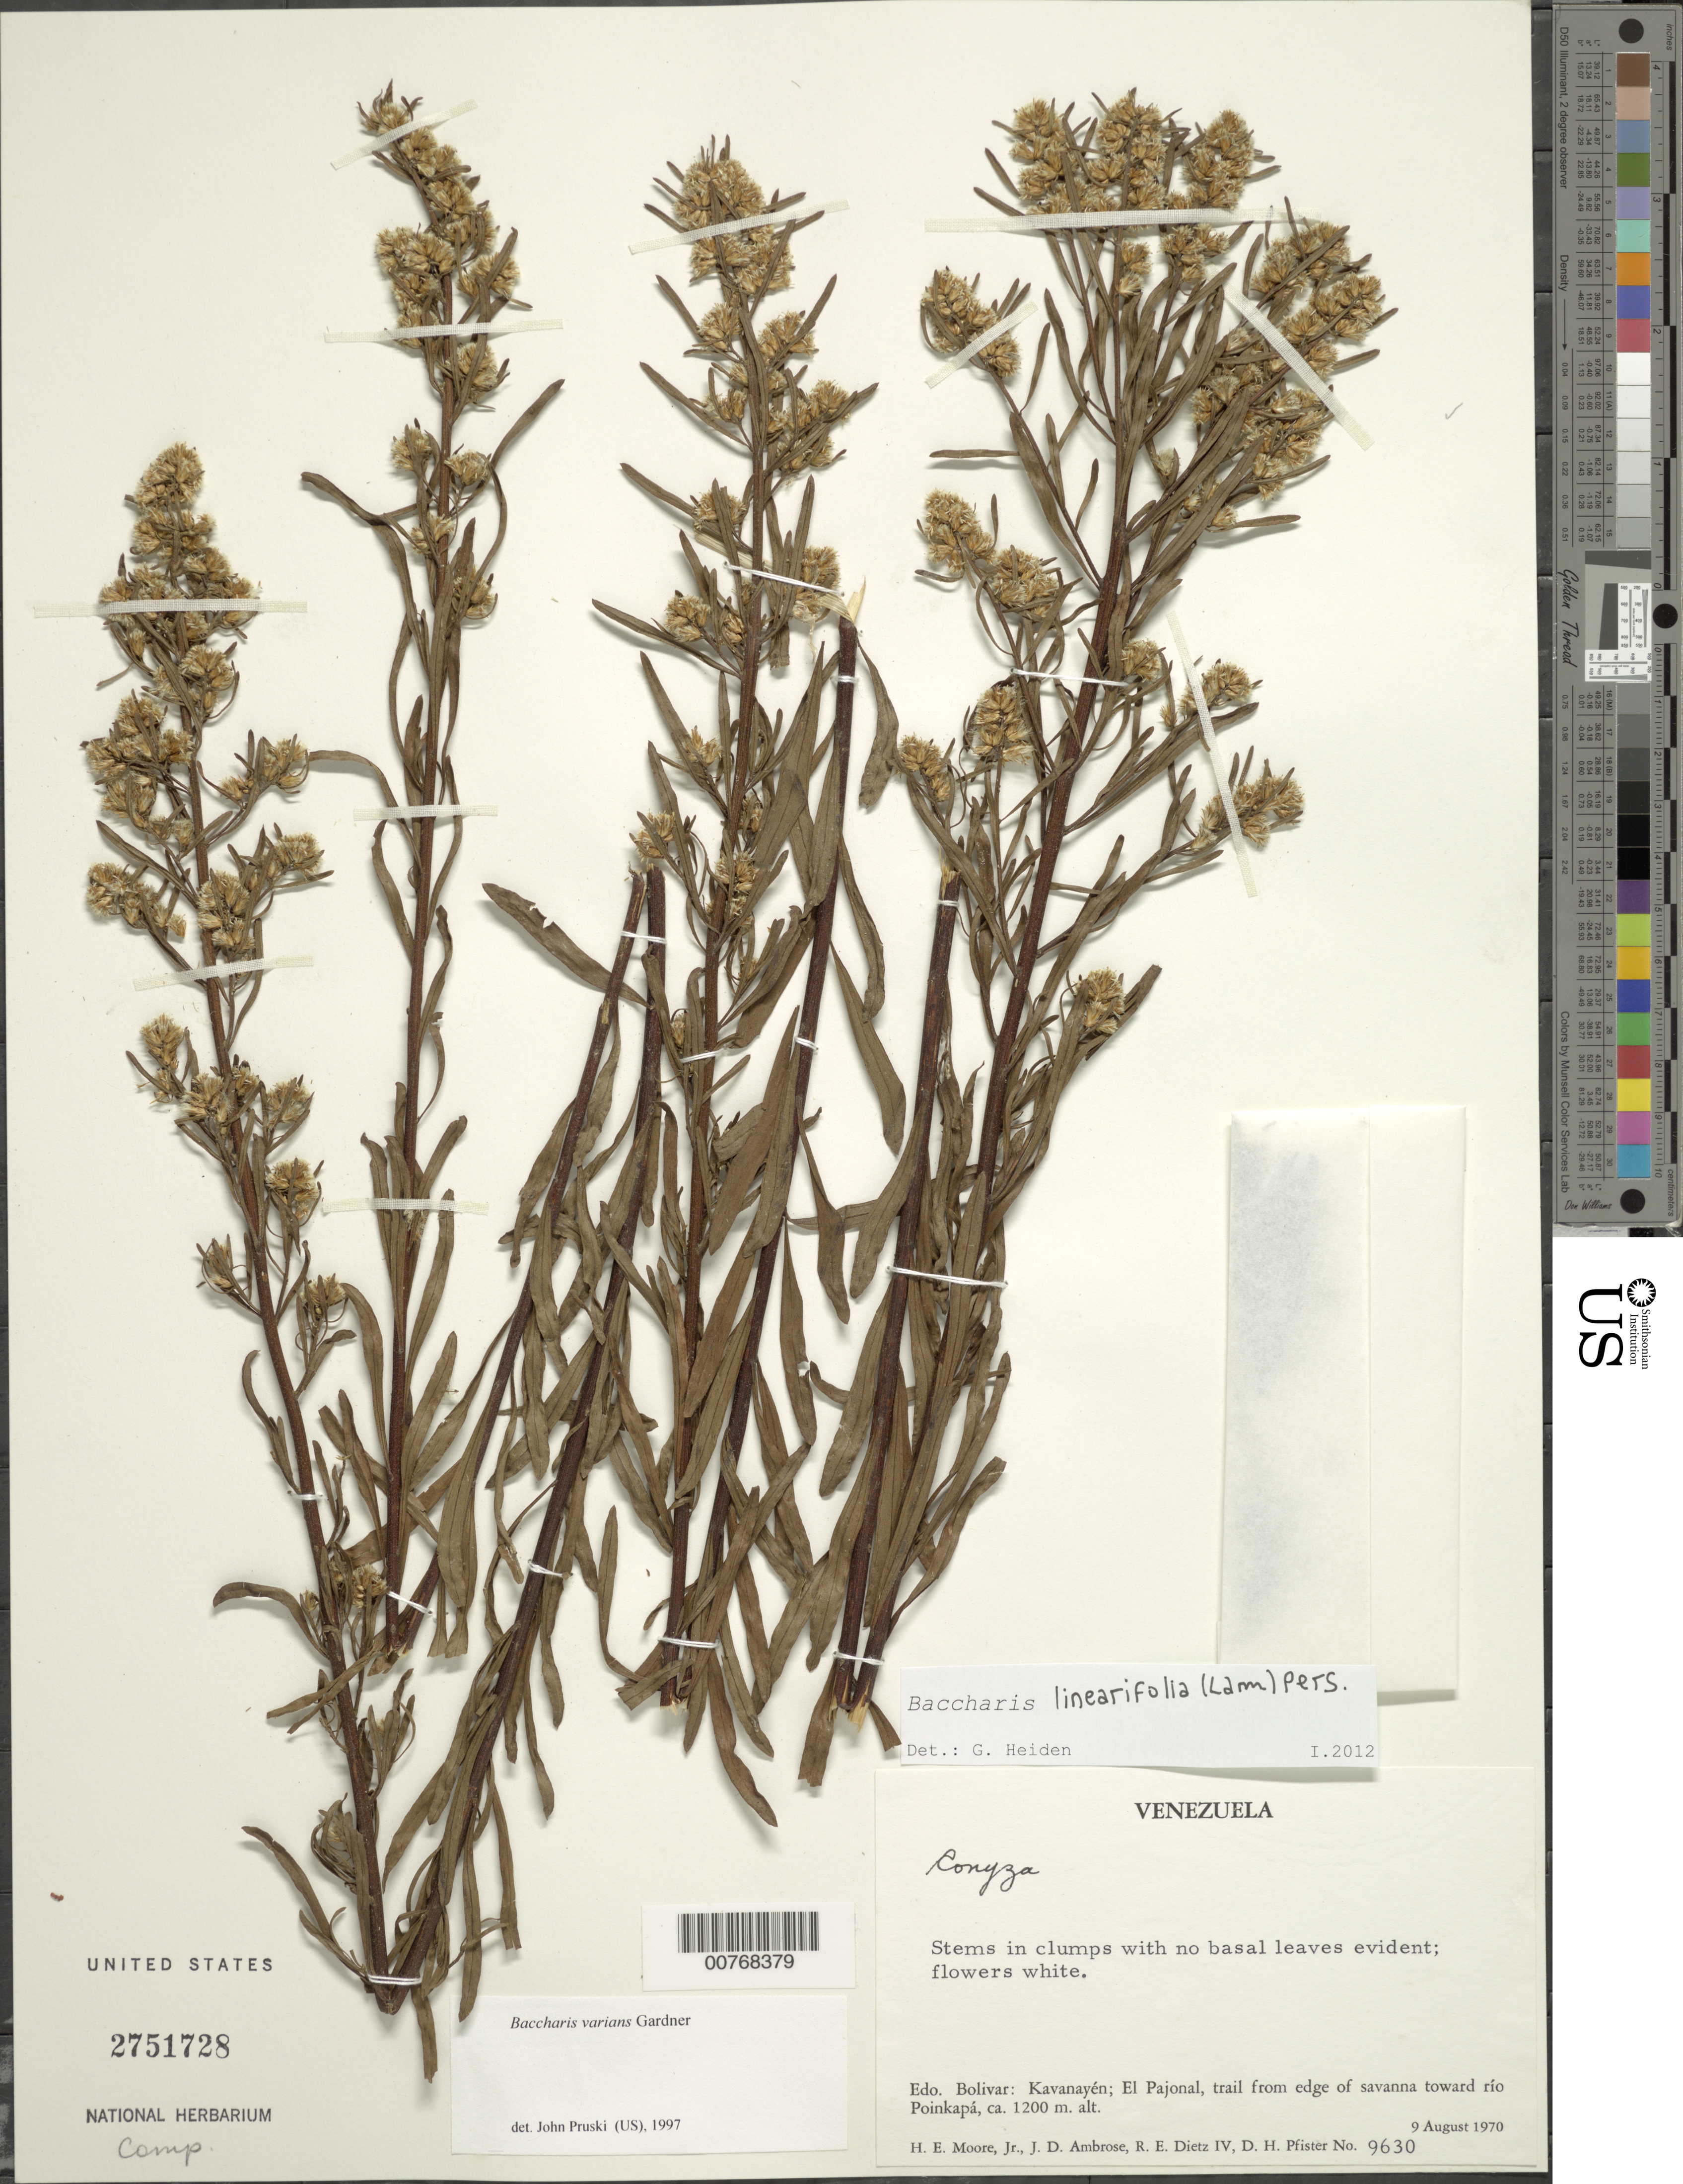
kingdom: Plantae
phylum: Tracheophyta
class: Magnoliopsida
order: Asterales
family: Asteraceae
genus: Baccharis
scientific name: Baccharis linearifolia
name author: (Lam.) Pers.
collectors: H. E. Moore, J. D. Ambrose, R. Dietz & D. H. Pfister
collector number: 9630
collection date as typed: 9-Aug-70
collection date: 1970-08-09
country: Venezuela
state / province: Bolívar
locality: Kavanayén, El Pajonal, trail from edge of savanna to río Poinkapa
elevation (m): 1200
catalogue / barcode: US 2751728